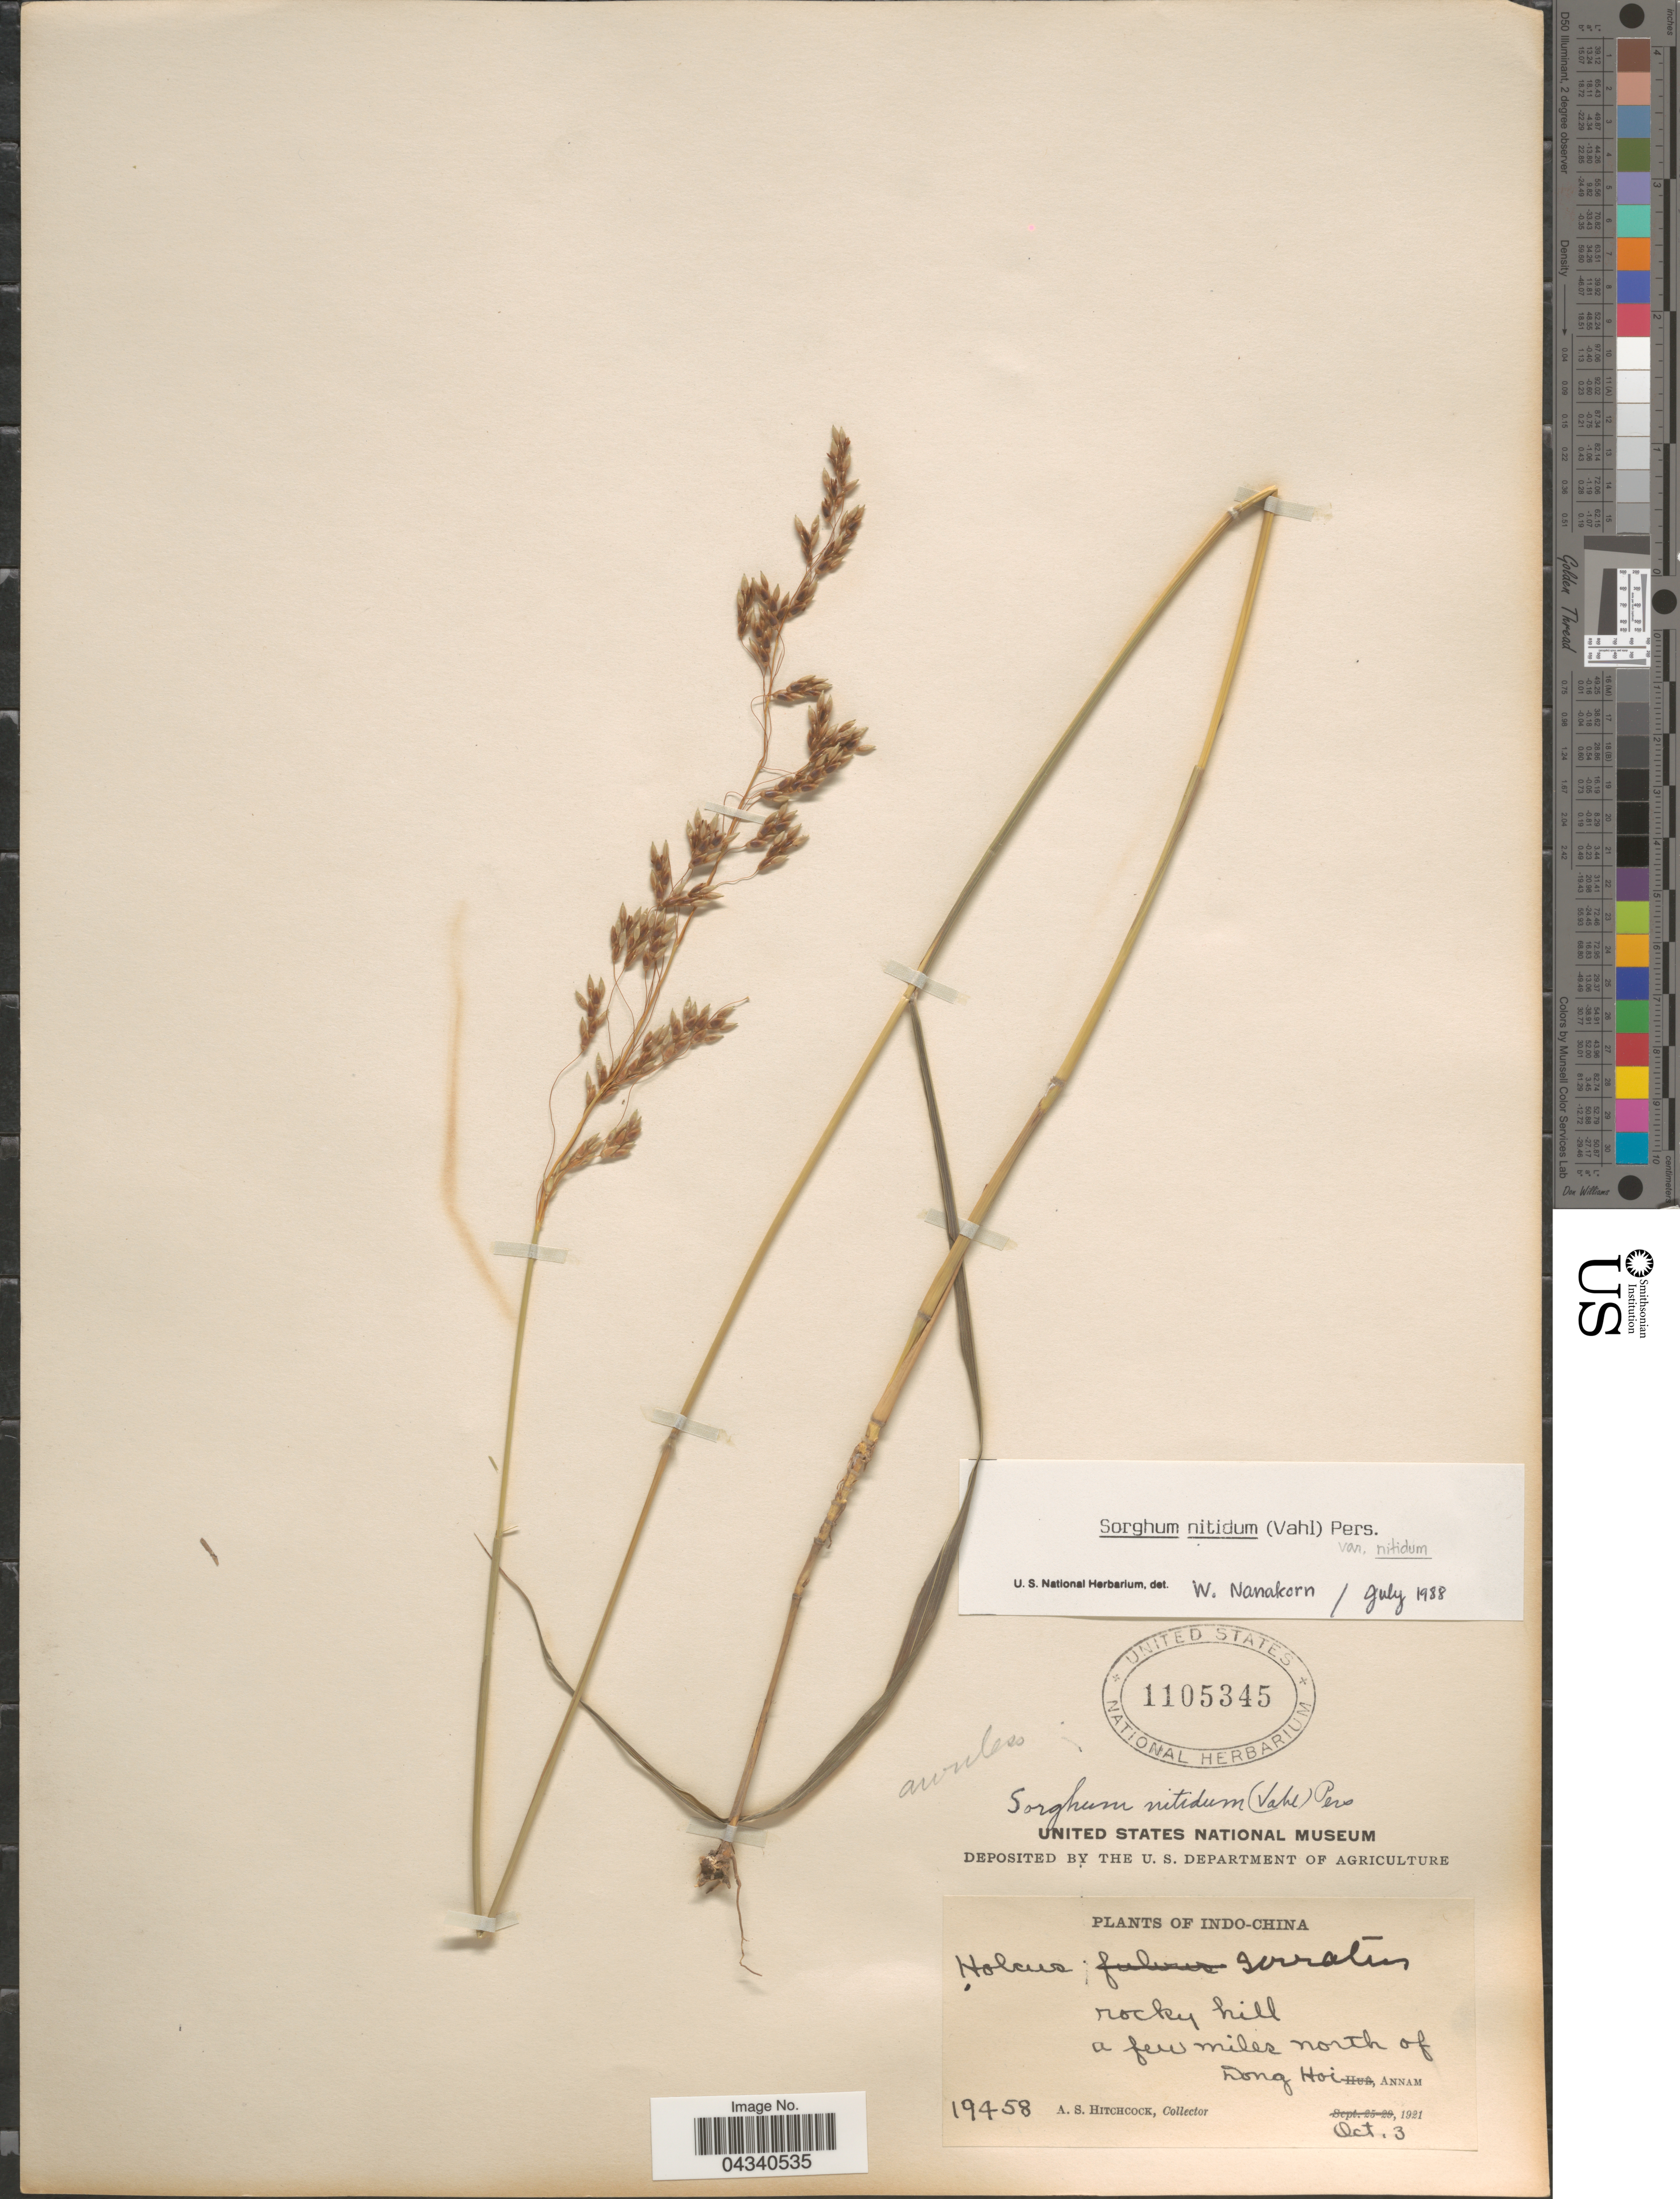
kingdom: Plantae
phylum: Tracheophyta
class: Liliopsida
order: Poales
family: Poaceae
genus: Sorghum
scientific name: Sorghum nitidum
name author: (Vahl) Pers.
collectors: A. S. Hitchcock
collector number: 19458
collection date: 1921-10-03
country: Vietnam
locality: A few miles north of Dong Hoi, Annam.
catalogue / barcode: US 1105345